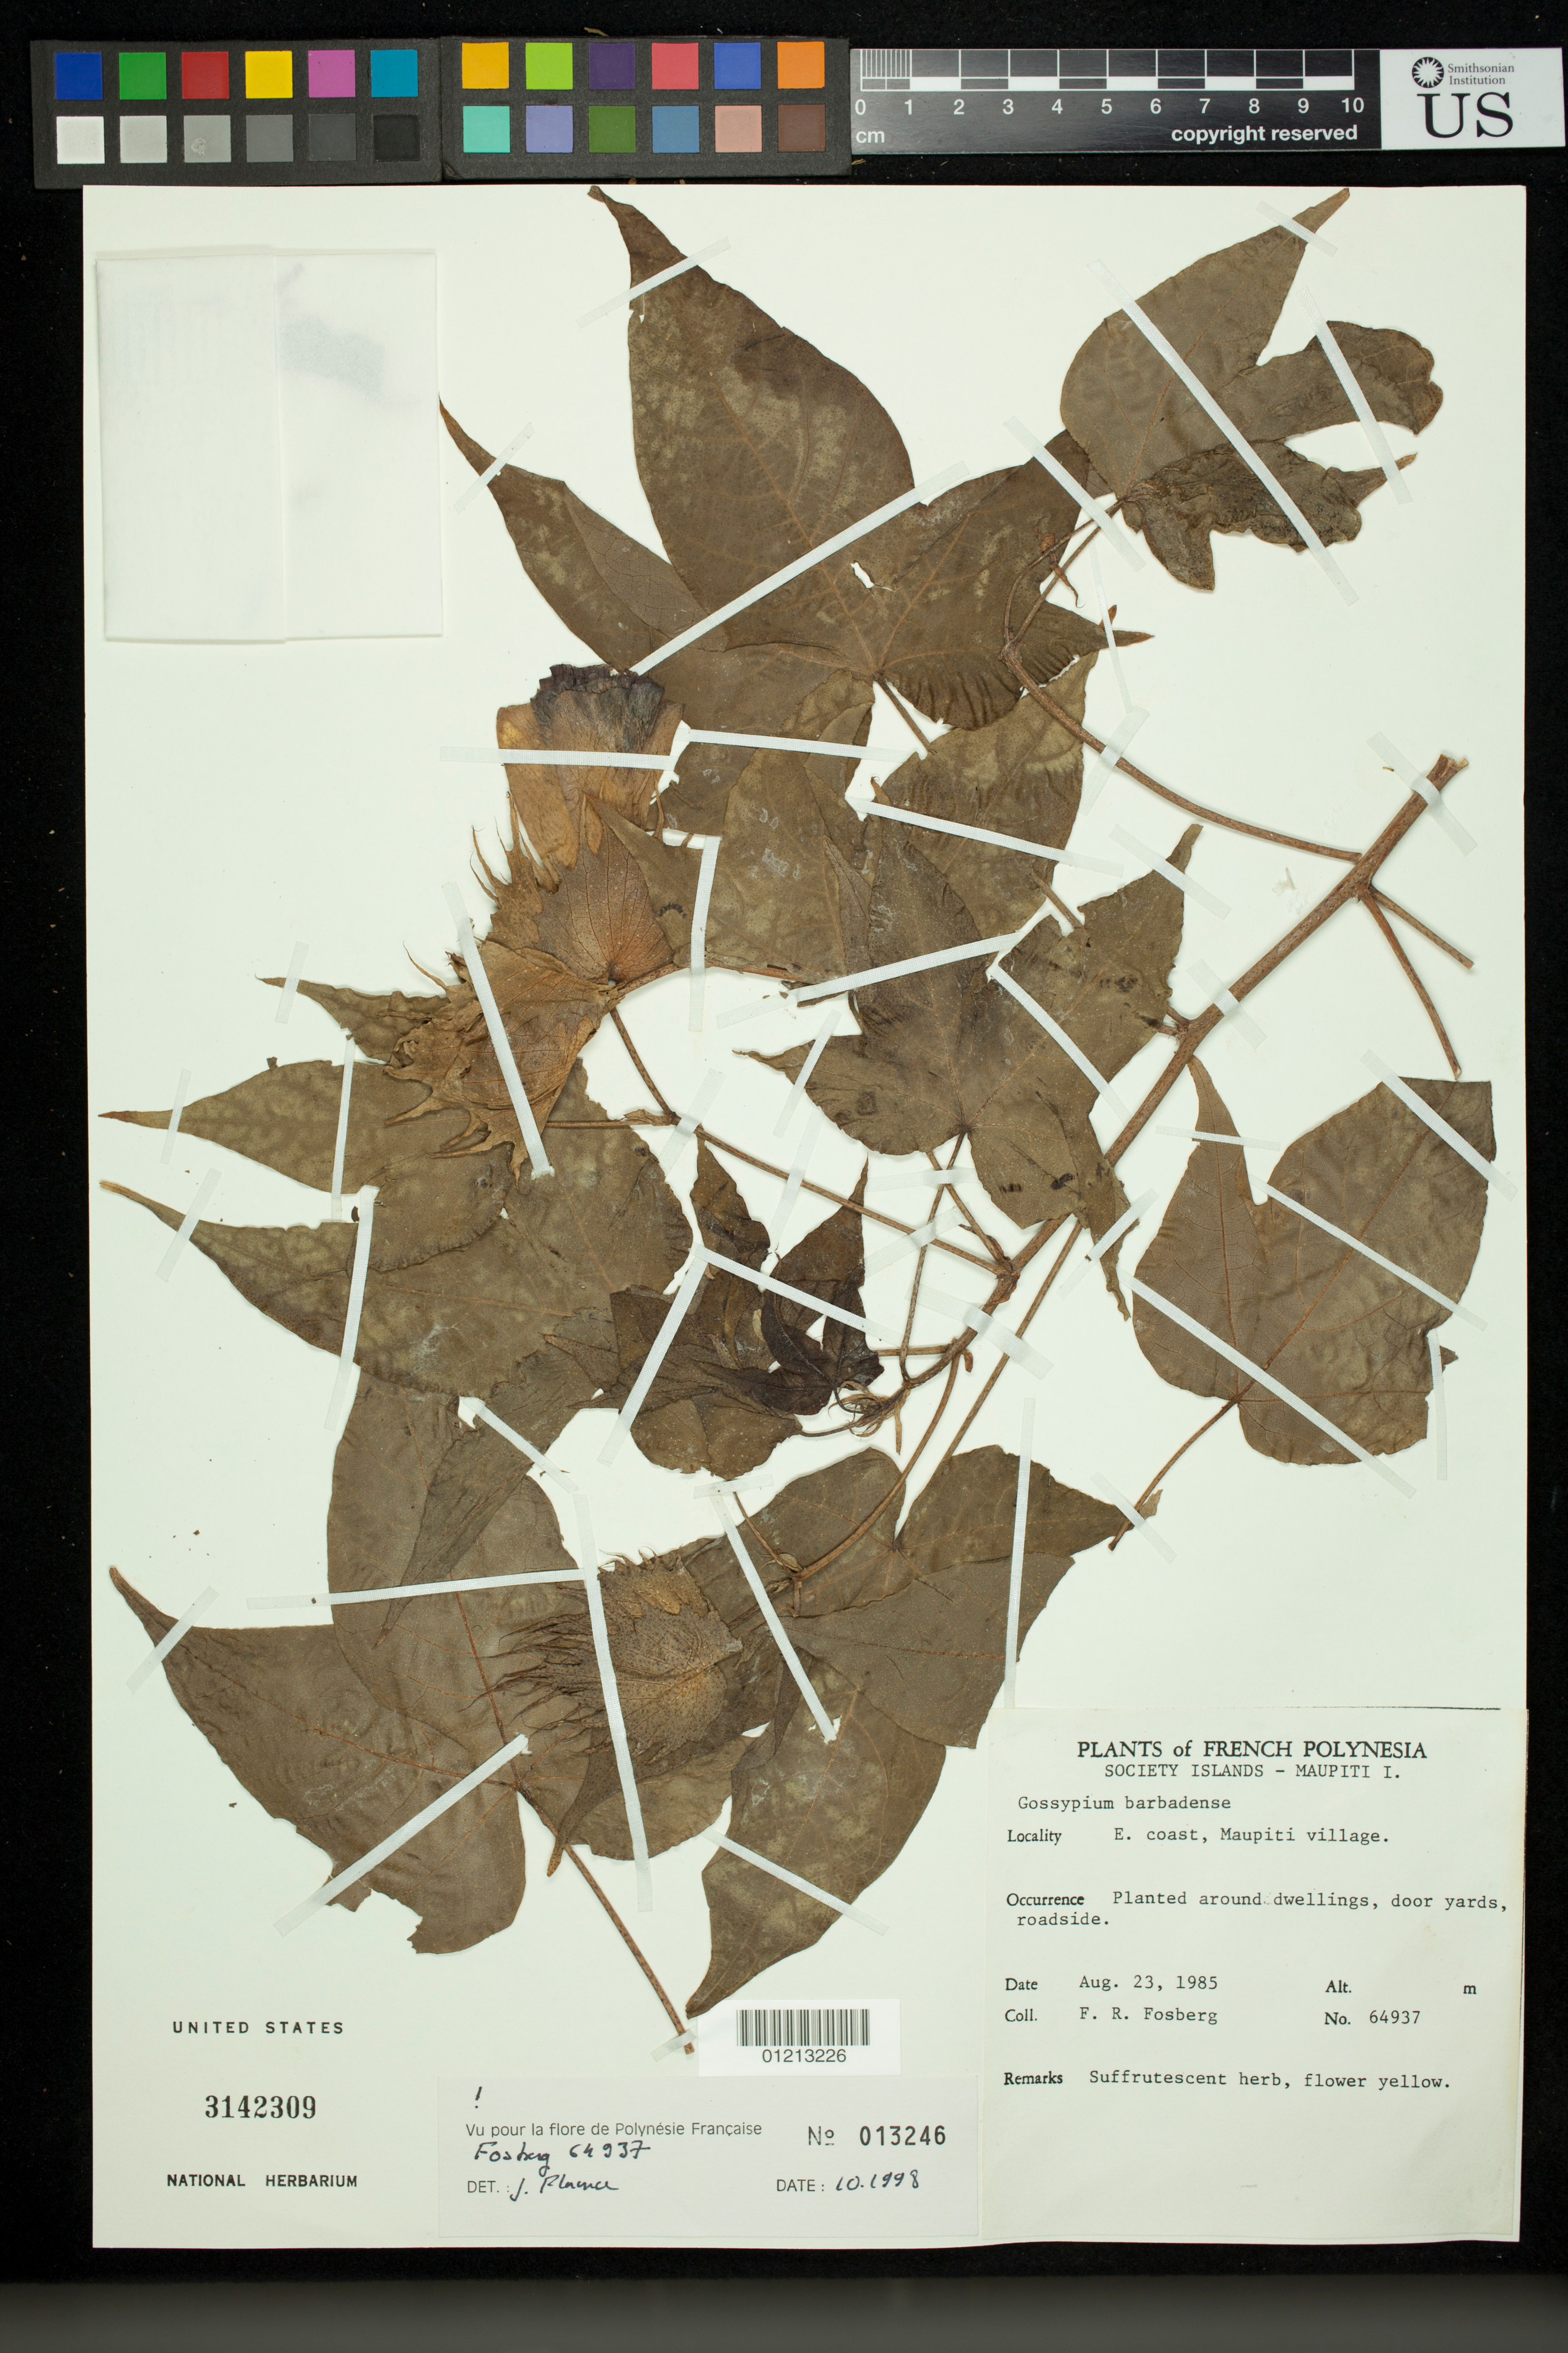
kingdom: Plantae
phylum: Tracheophyta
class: Magnoliopsida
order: Malvales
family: Malvaceae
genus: Gossypium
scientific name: Gossypium barbadense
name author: L.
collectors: F. R. Fosberg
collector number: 64937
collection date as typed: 23 Aug 1985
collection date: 1985-08-23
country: French Polynesia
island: Maupiti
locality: E. coast, Maupiti village. Planted around dwellings, door yards, roadside.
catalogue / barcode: US 3142309